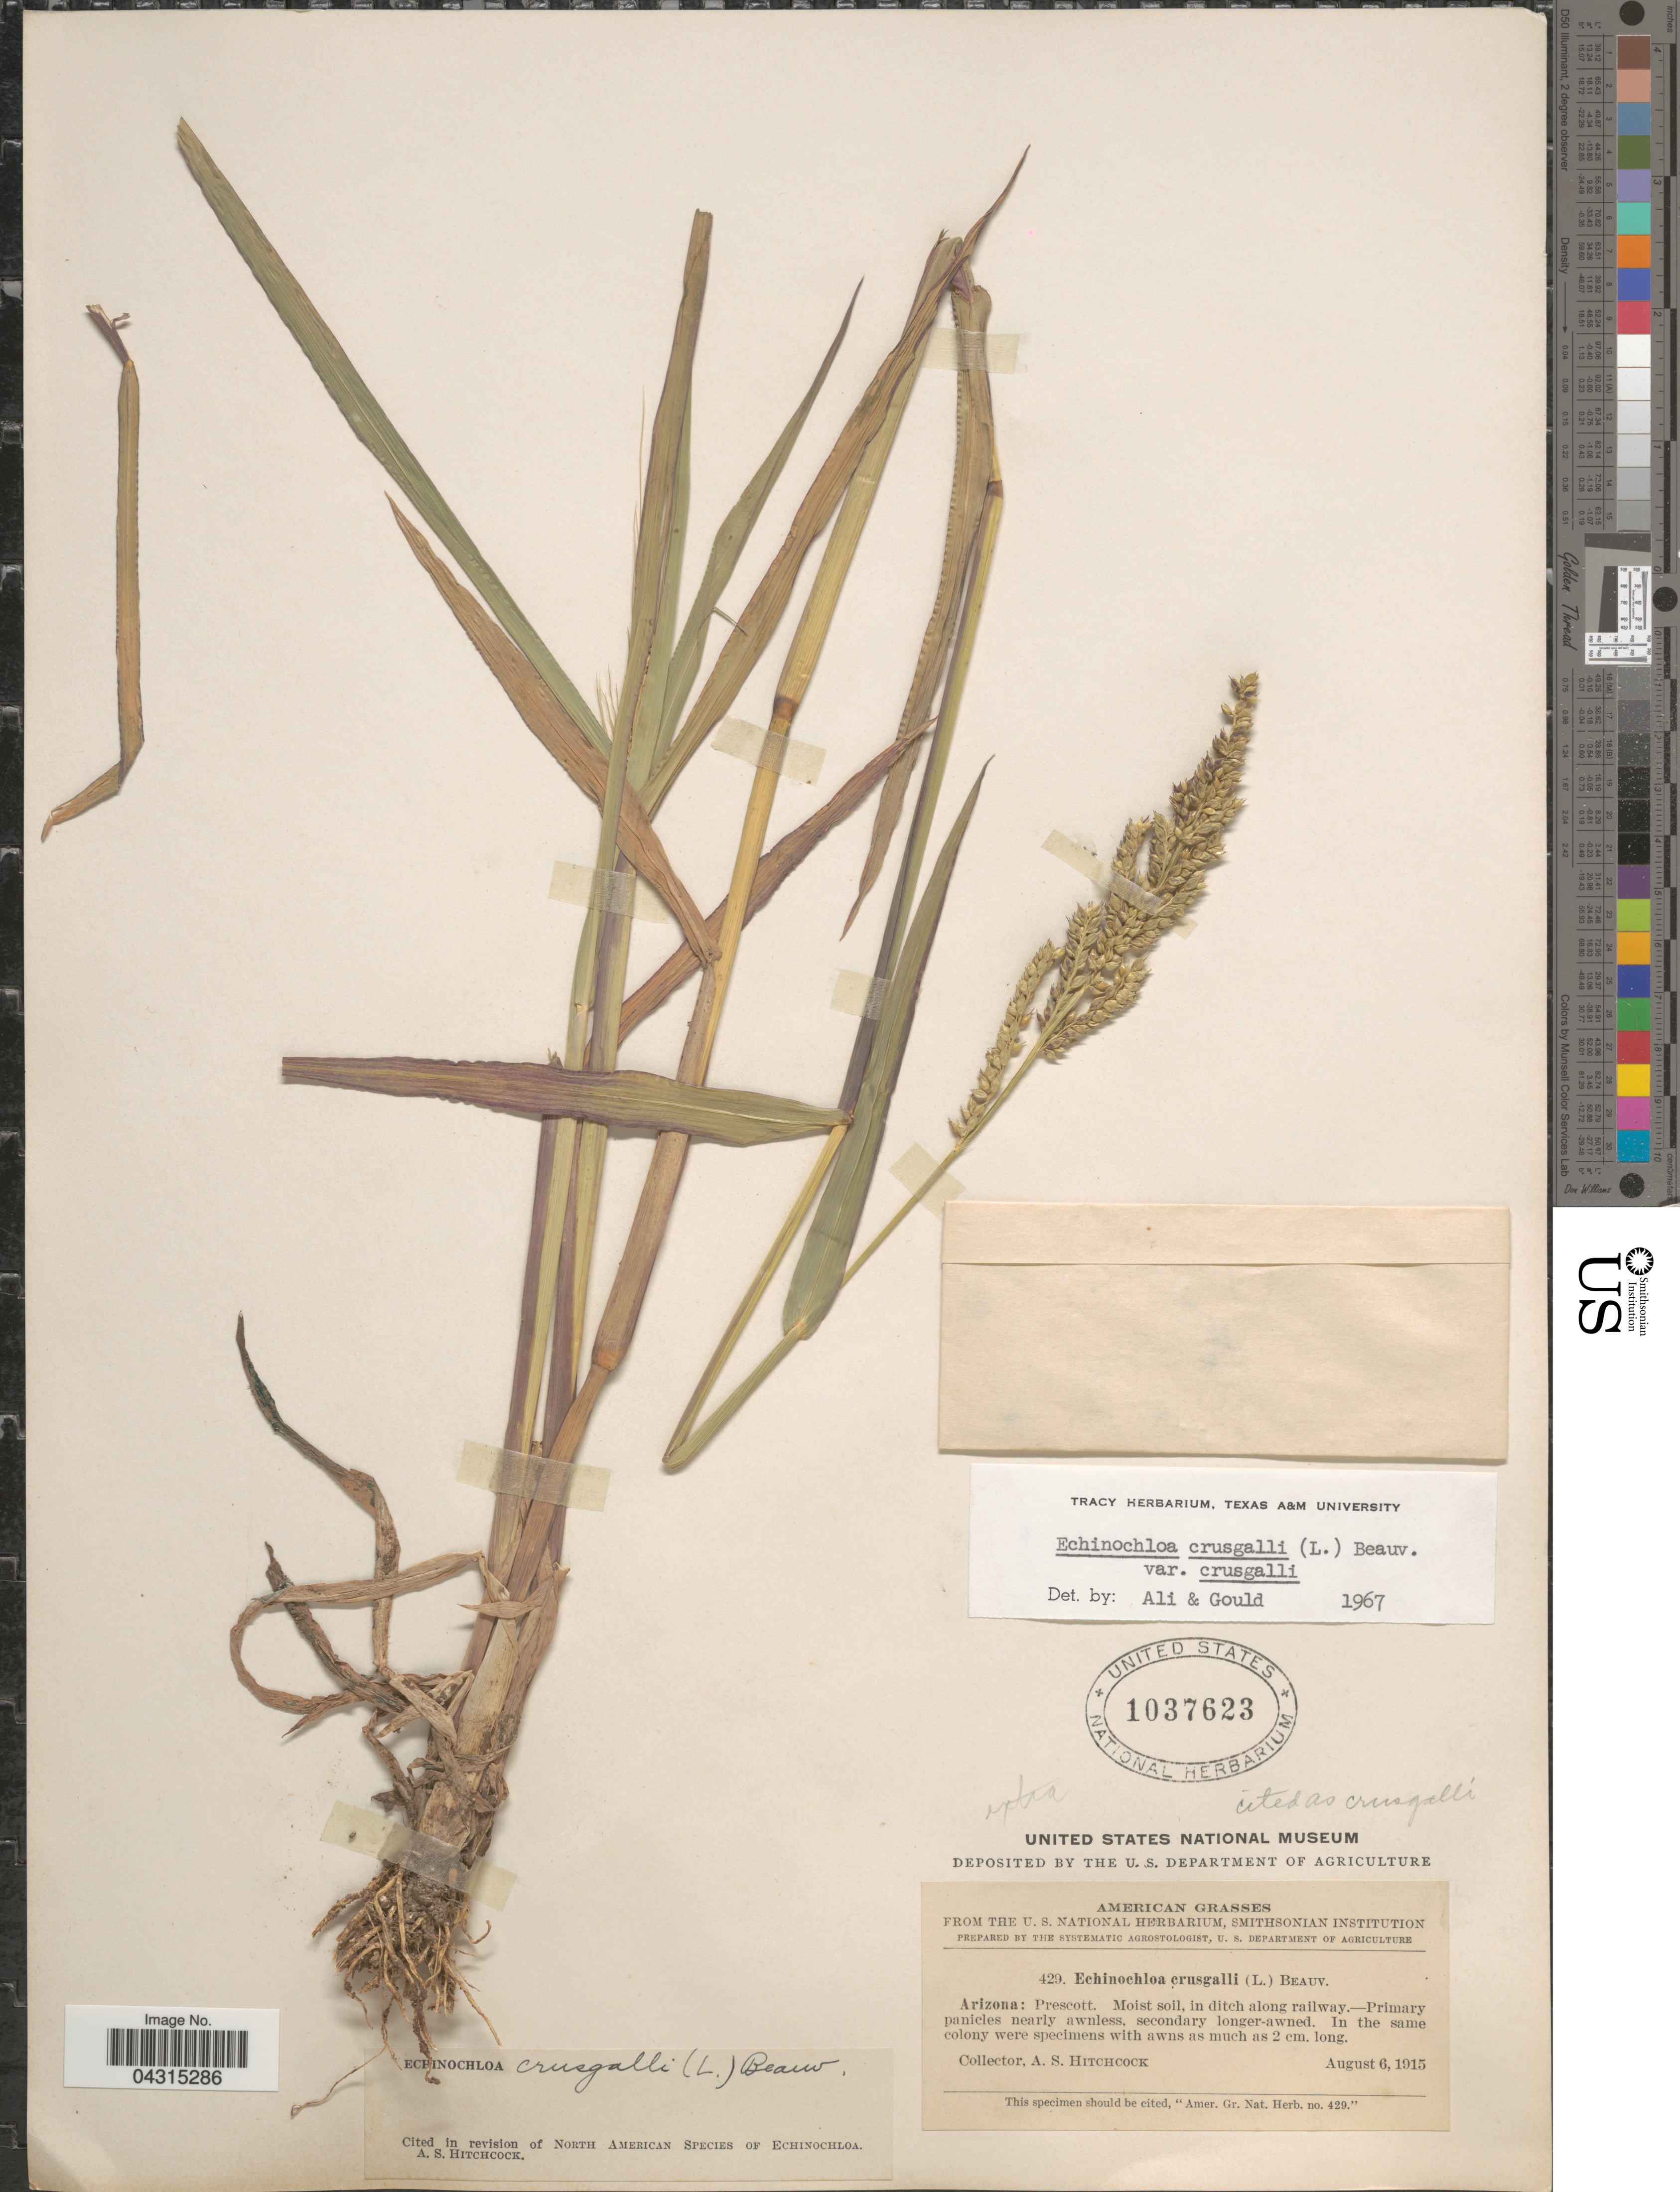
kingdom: Plantae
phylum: Tracheophyta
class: Liliopsida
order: Poales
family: Poaceae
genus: Echinochloa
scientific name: Echinochloa crus-galli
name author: (L.) P. Beauv.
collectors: A. S. Hitchcock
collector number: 429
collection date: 1915-08-06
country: United States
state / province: Arizona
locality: Prescott.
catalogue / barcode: US 1037623